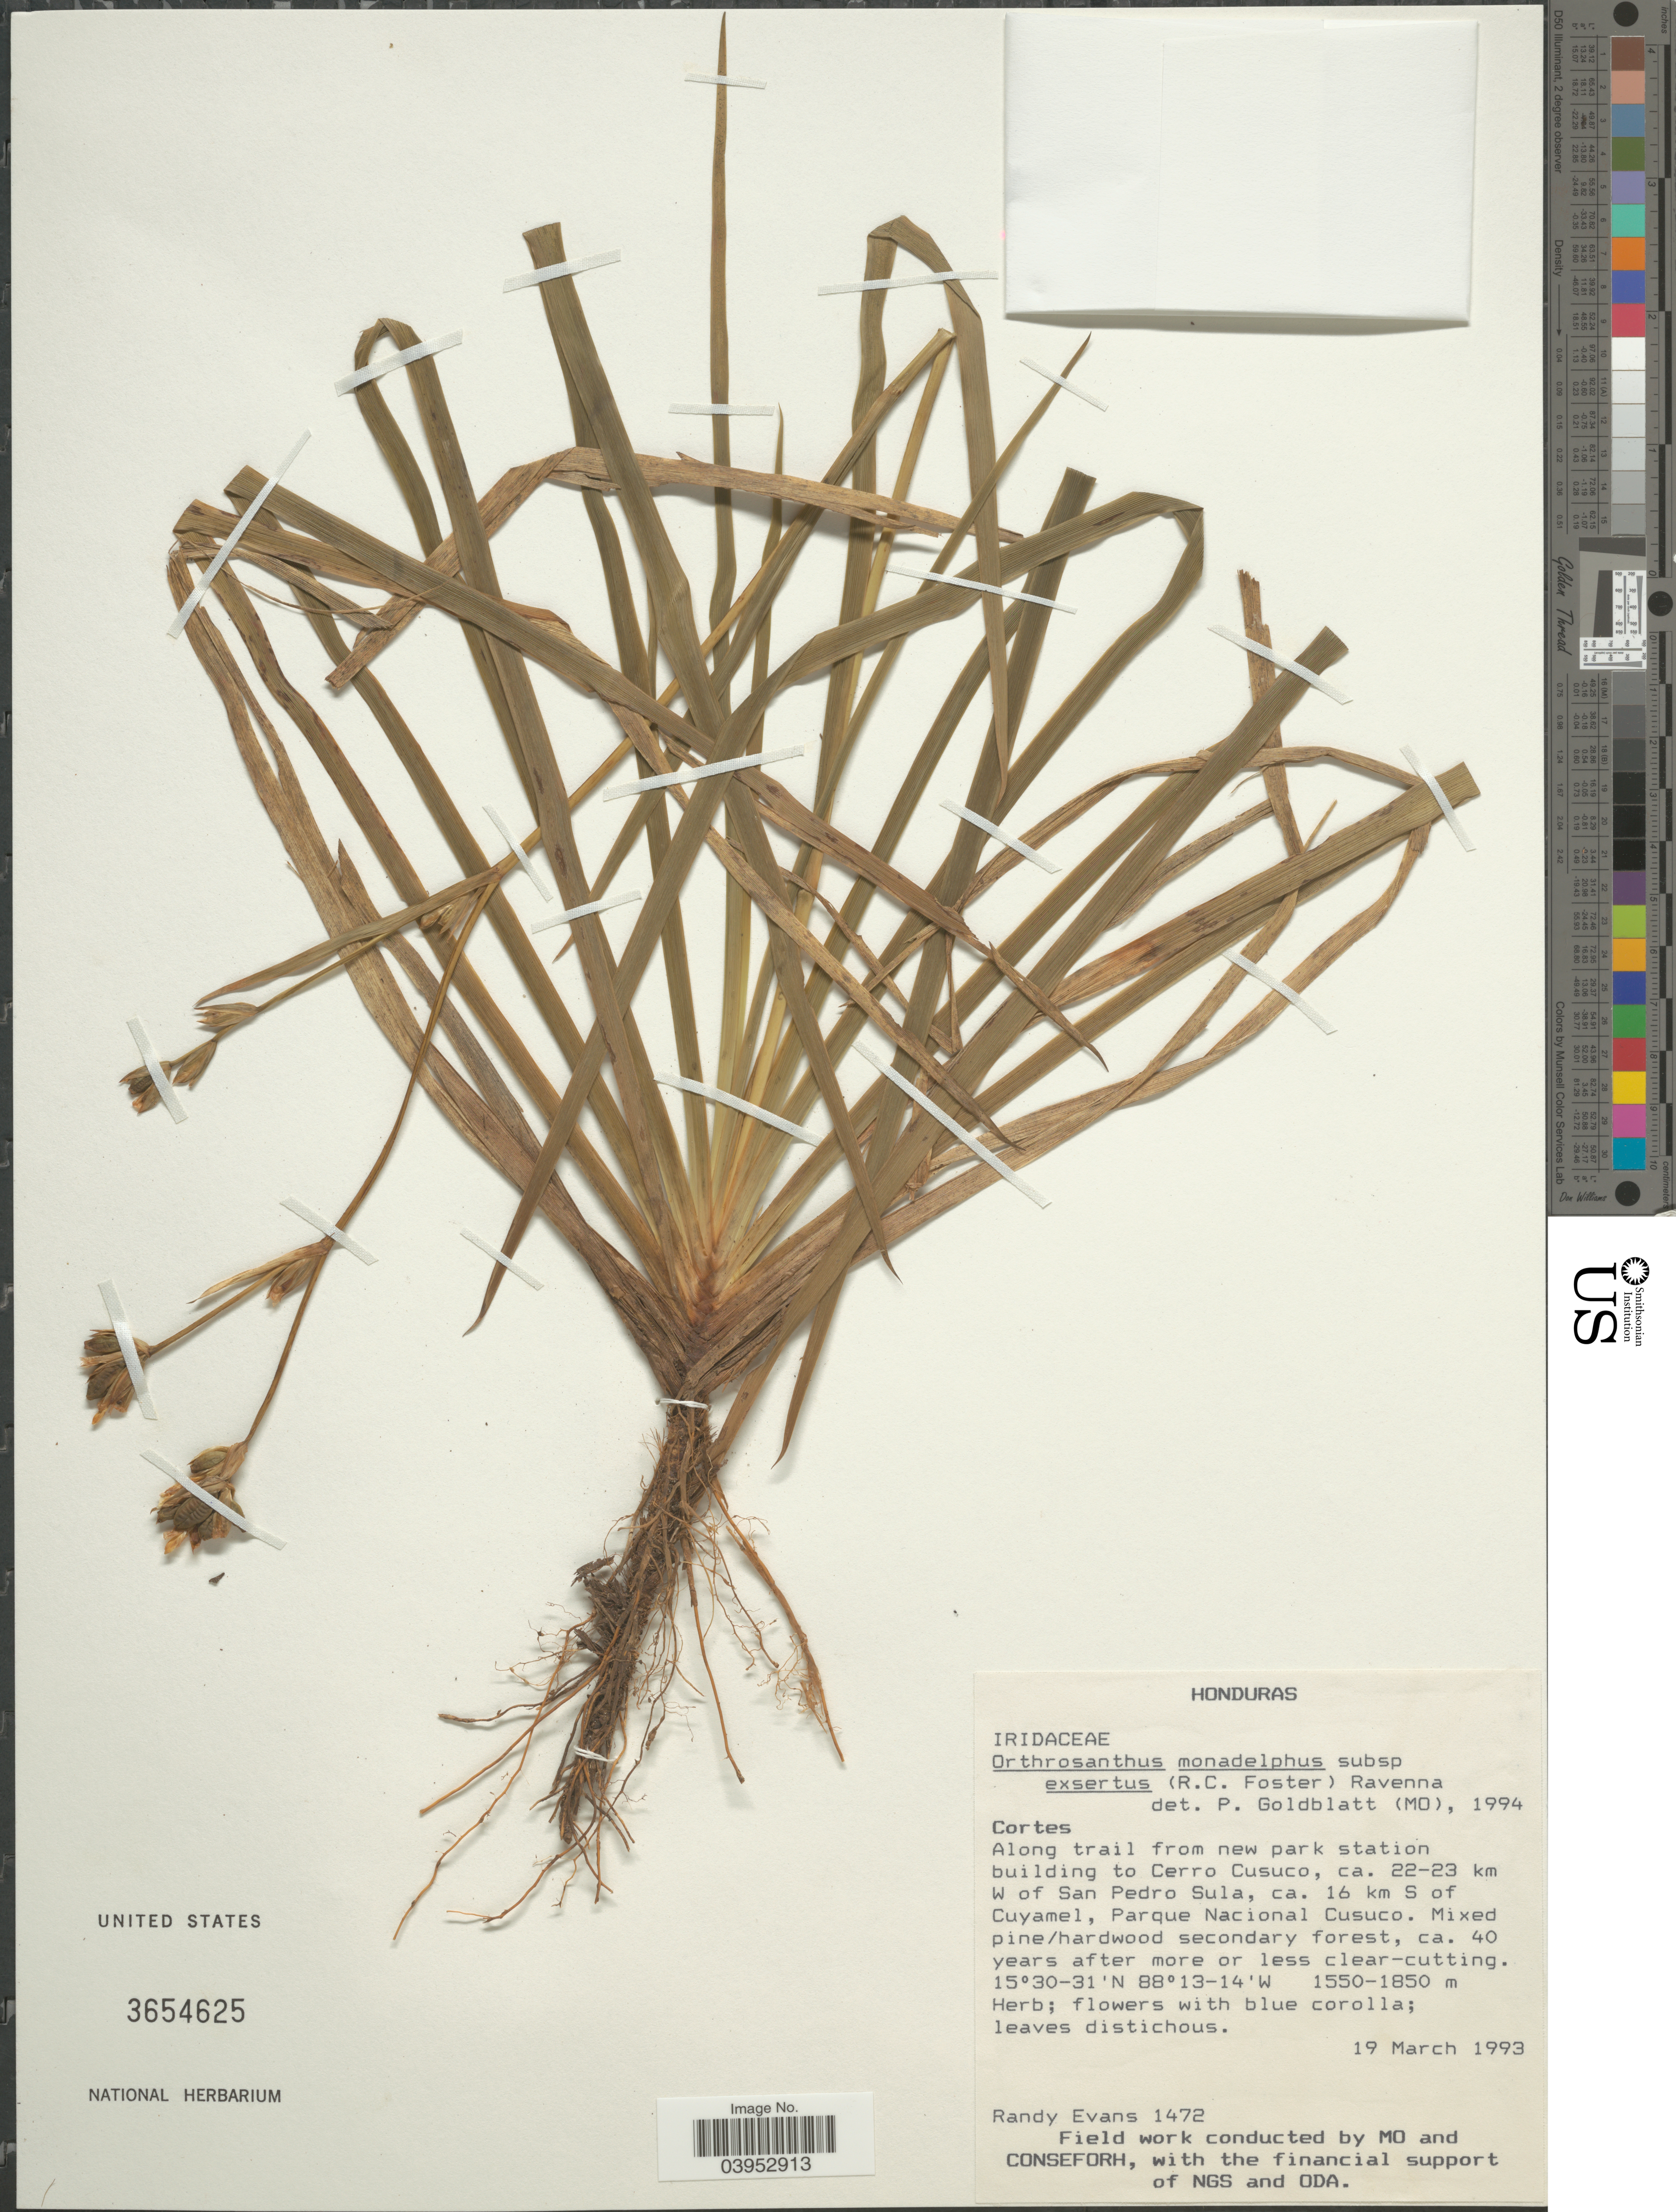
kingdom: Plantae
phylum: Tracheophyta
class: Liliopsida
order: Asparagales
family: Iridaceae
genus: Orthrosanthus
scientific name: Orthrosanthus exsertus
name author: (R.C. Foster) Ravenna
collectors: R. Evans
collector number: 1472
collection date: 1993-03-19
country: Honduras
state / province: Cortes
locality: Along trail from new park station building to Cerro Cusuco, ca. 22-23 km W of San Pedro Sula, ca. 16 km S of Cuyamel, Paruqe Nacional Cusuco.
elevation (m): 1550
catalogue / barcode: US 3654625